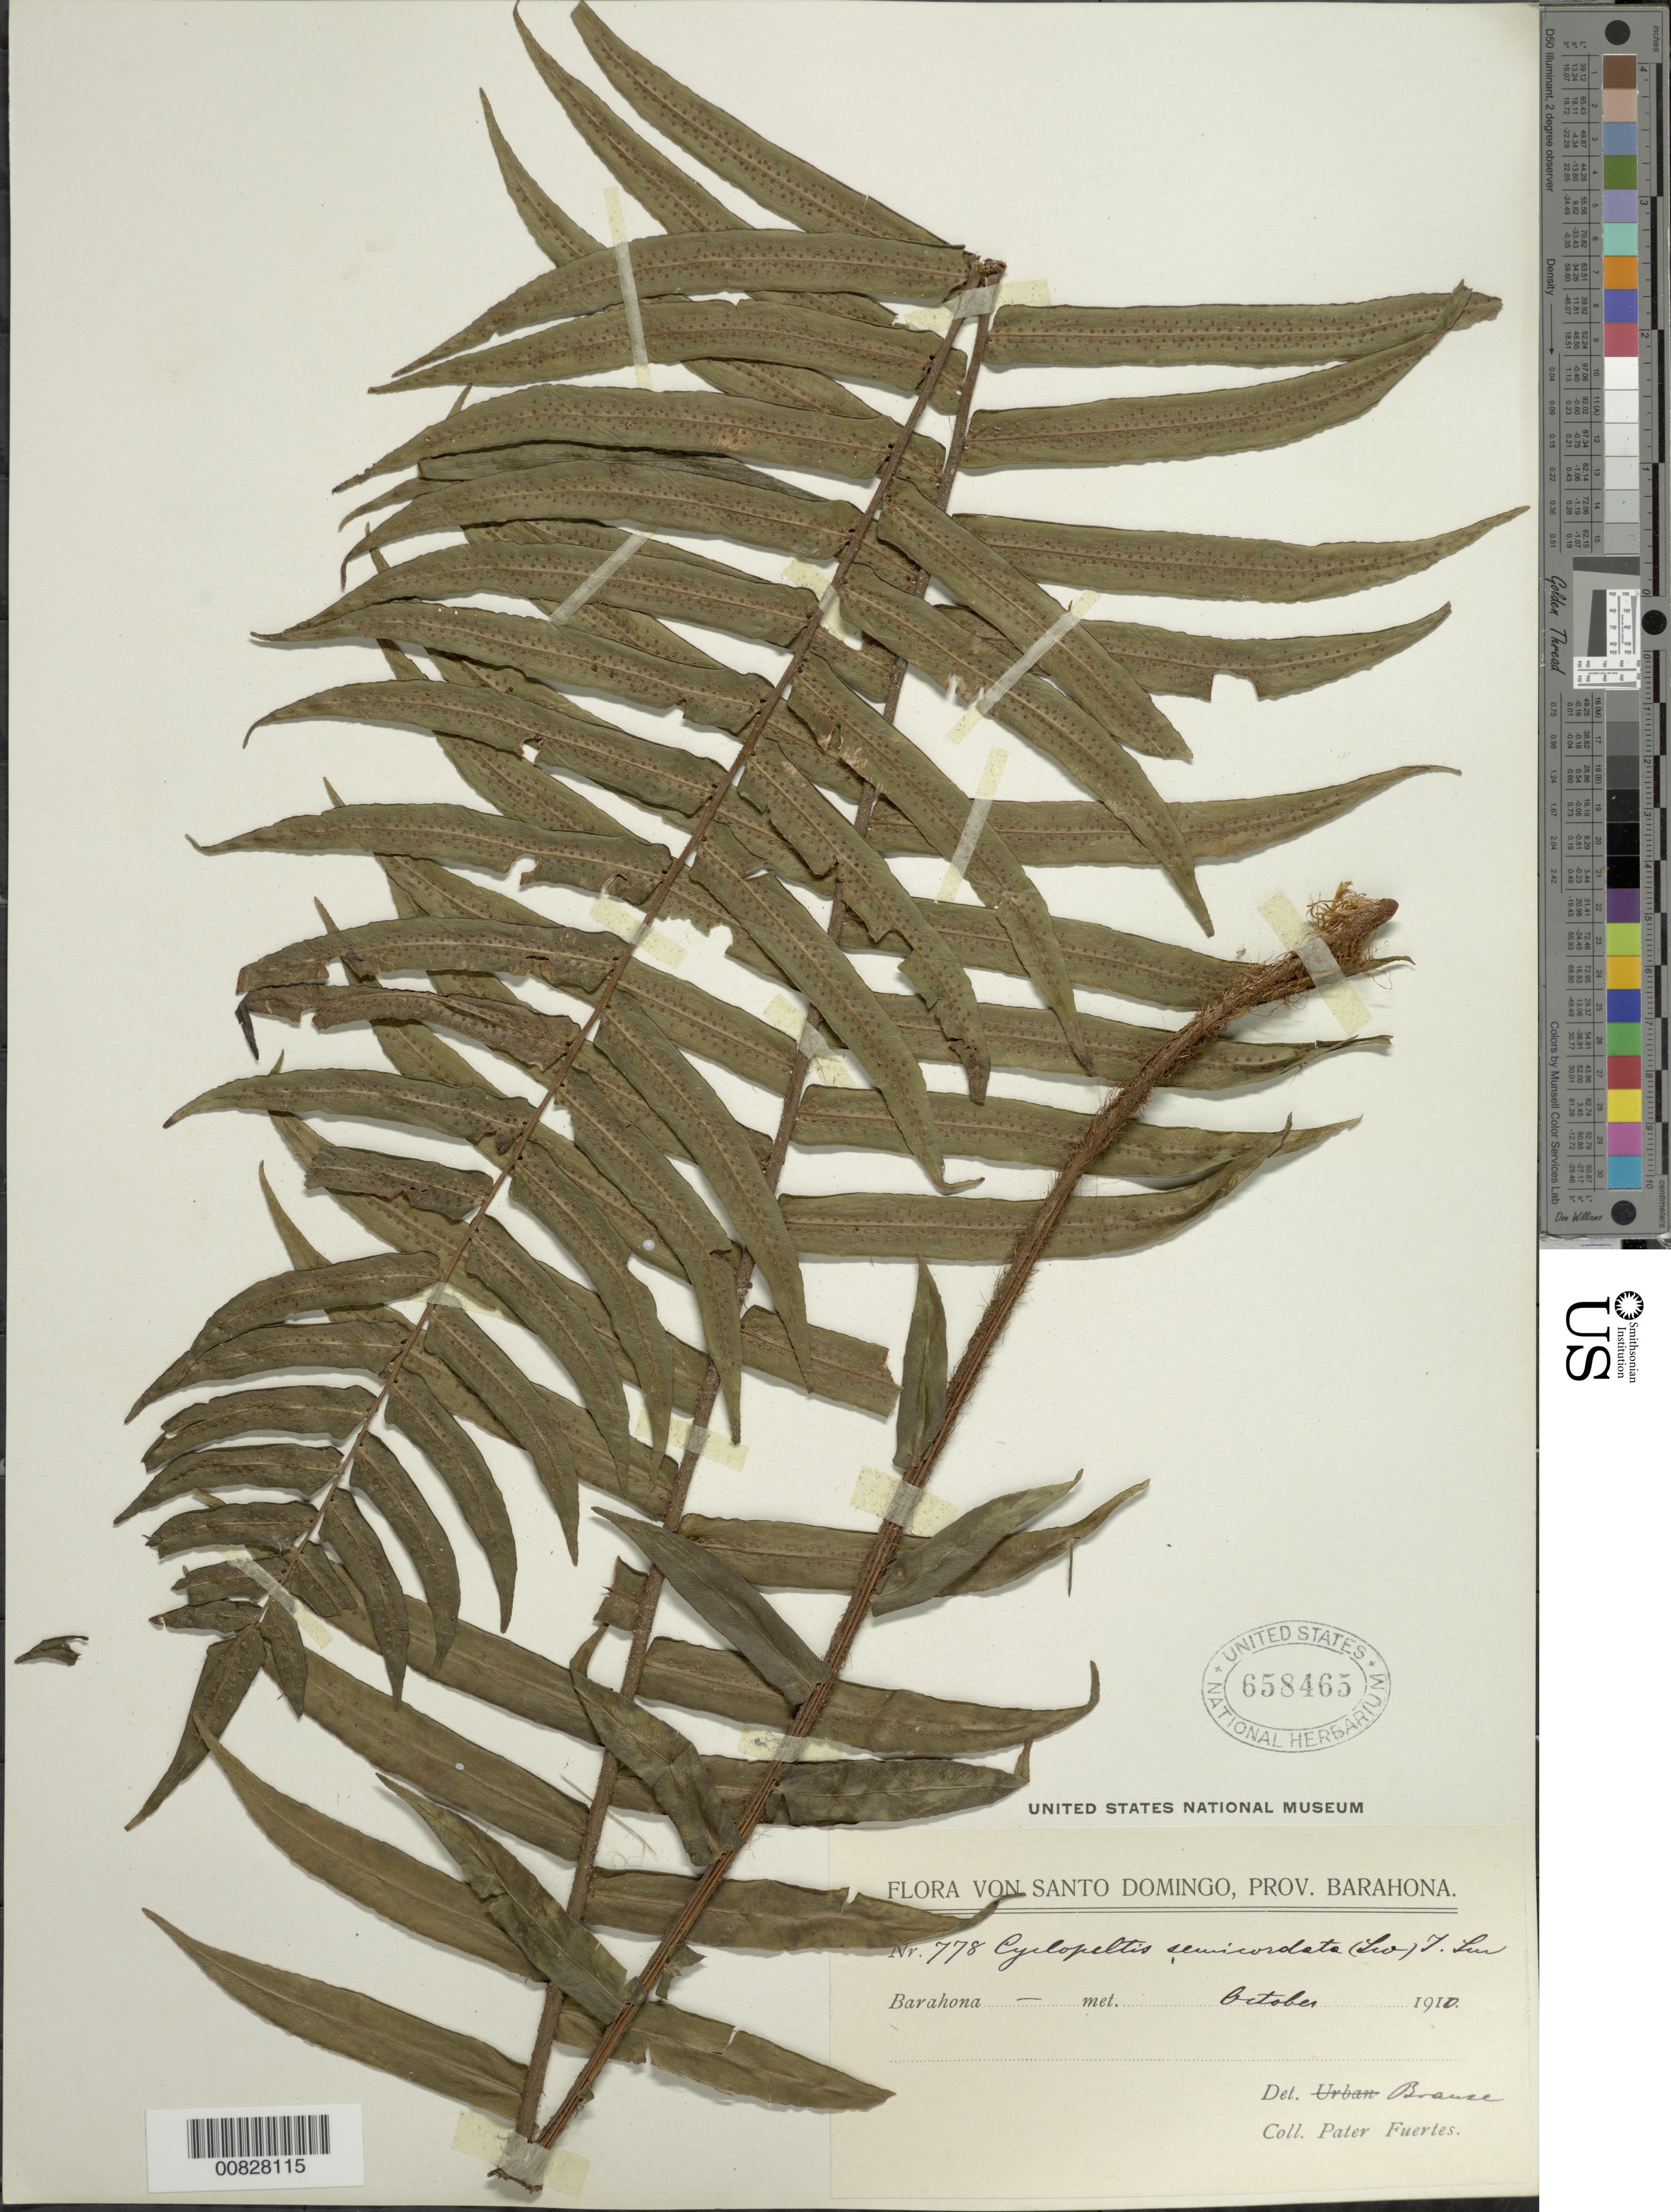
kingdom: Plantae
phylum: Tracheophyta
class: Polypodiopsida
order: Polypodiales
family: Lomariopsidaceae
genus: Cyclopeltis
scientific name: Cyclopeltis semicordata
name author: (Sw.) J. Sm.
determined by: Brause, G. G. W.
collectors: M. D. Fuertes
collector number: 778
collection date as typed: Oct 1910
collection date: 1910-10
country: Dominican Republic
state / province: Barahona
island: Hispaniola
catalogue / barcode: US 658465